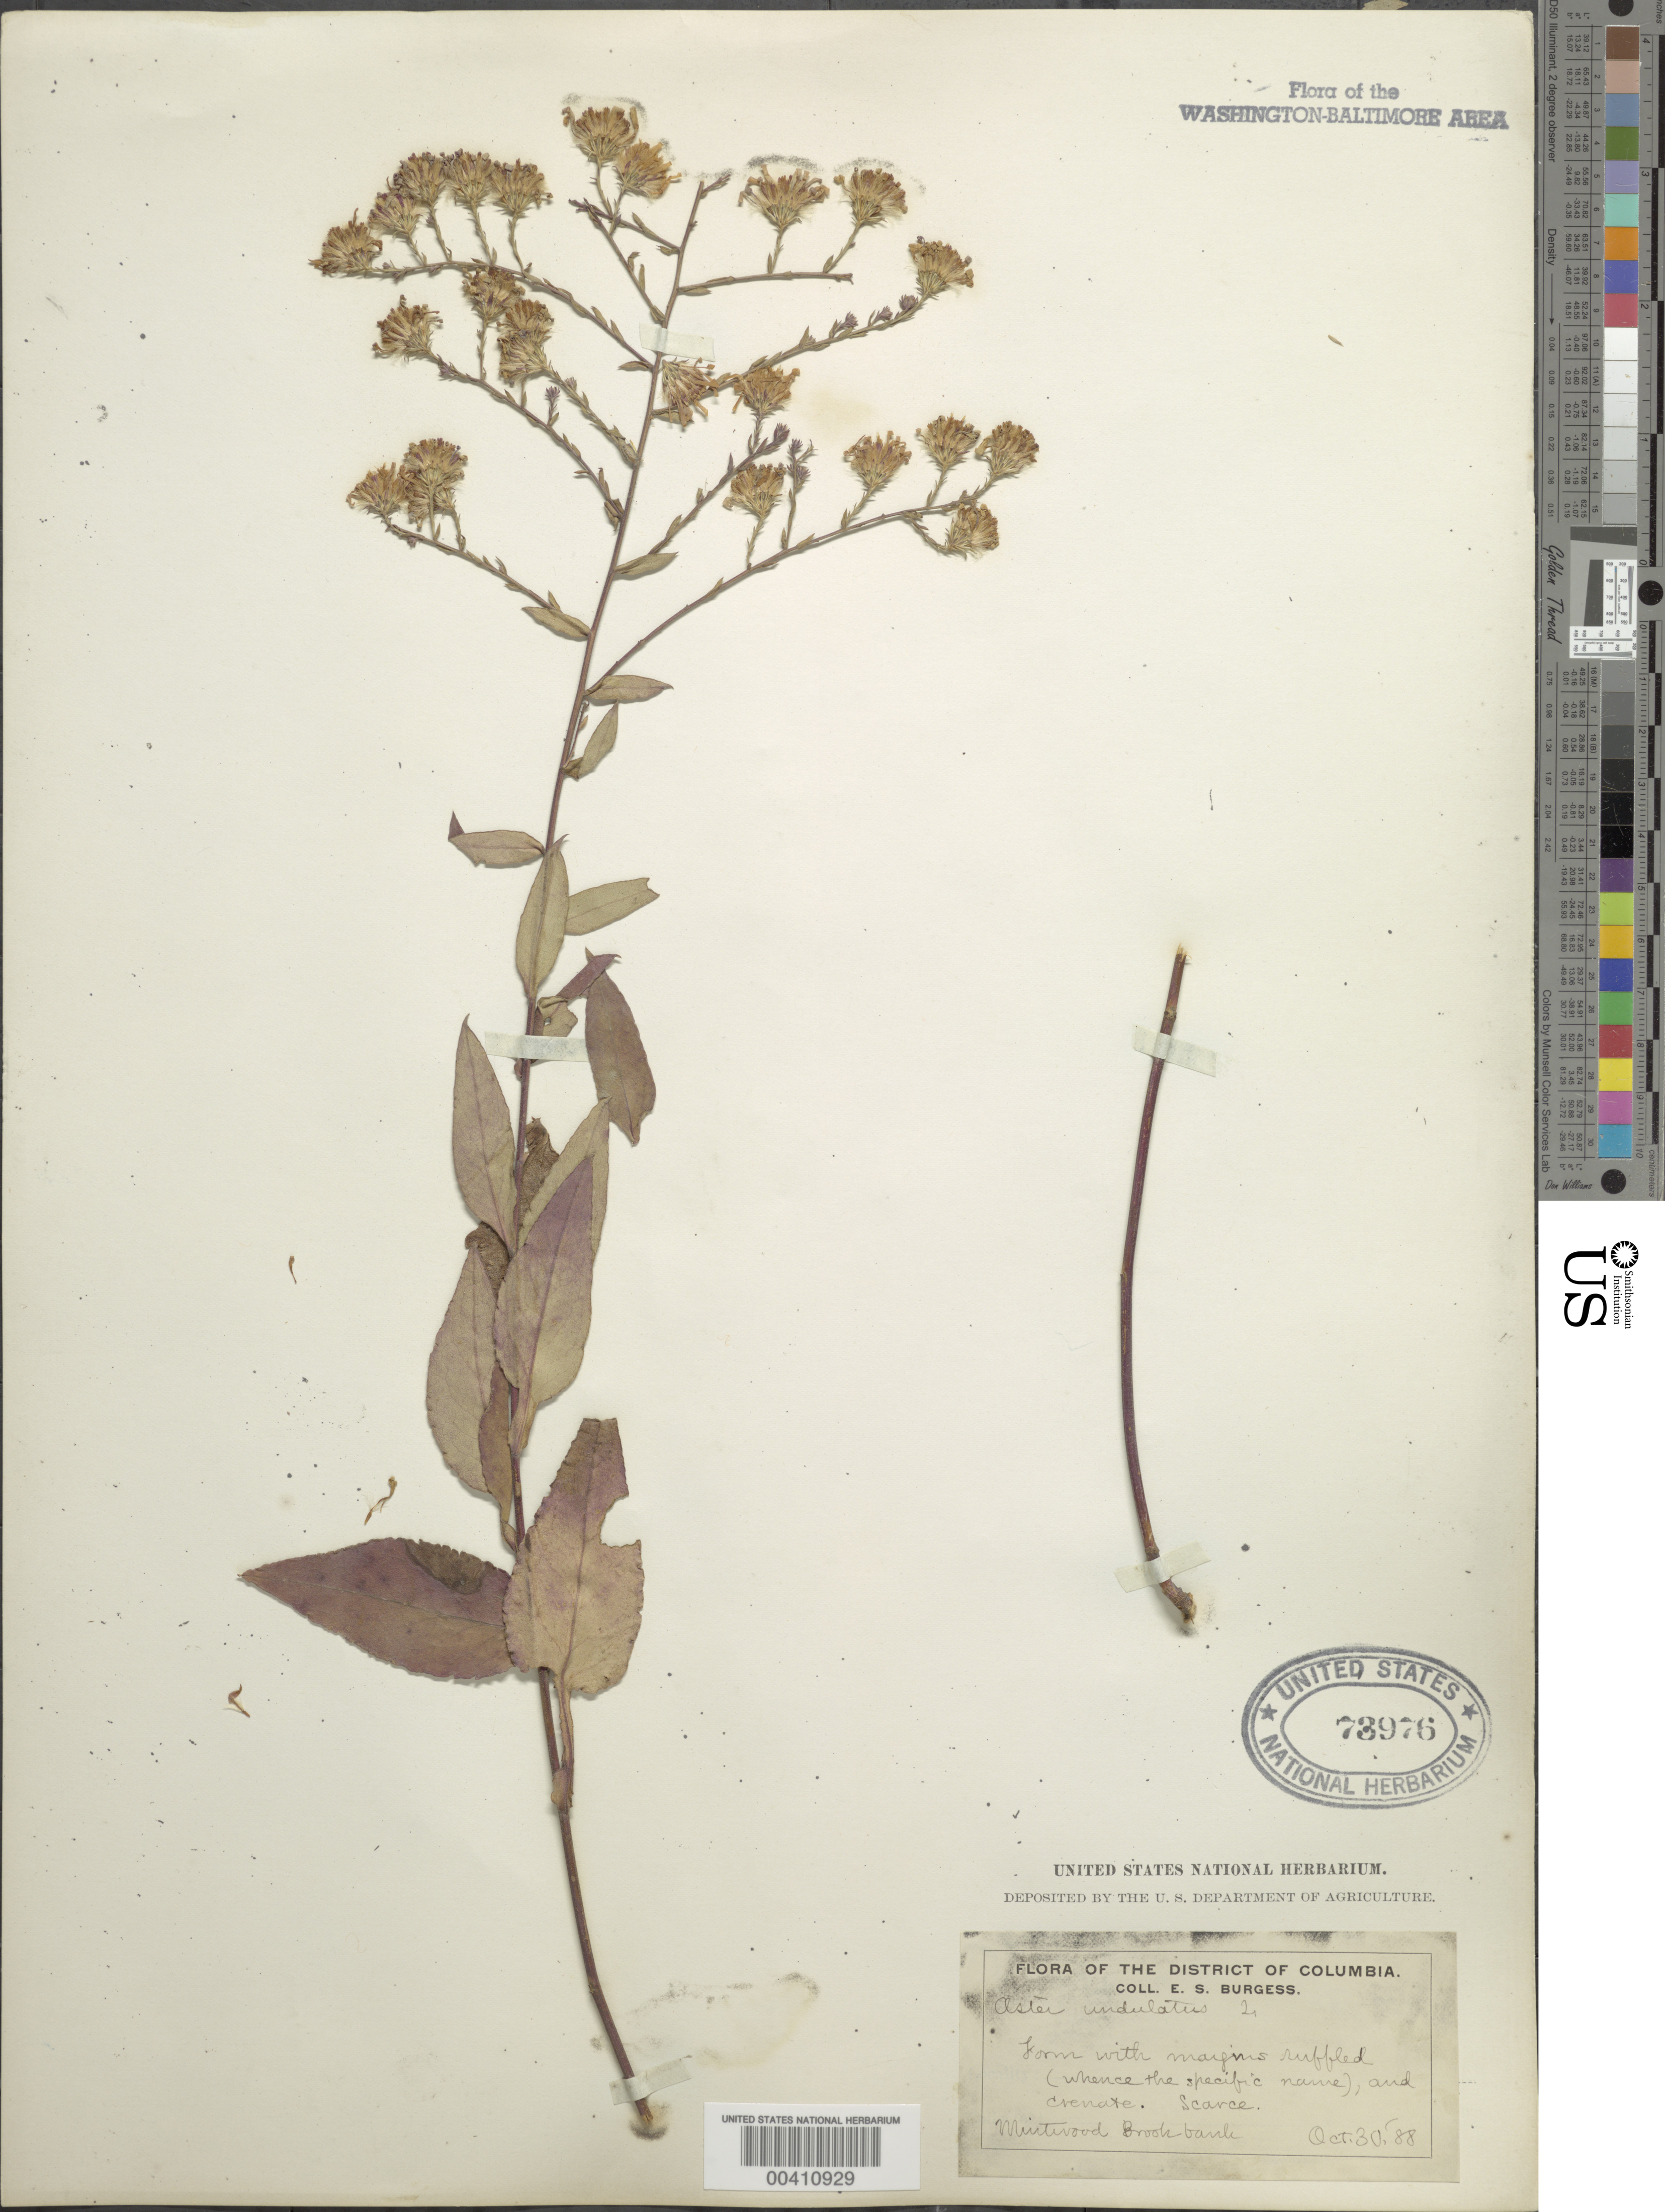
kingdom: Plantae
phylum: Tracheophyta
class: Magnoliopsida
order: Asterales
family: Asteraceae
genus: Symphyotrichum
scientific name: Symphyotrichum undulatum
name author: (L.) G.L. Nesom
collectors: E. Burgess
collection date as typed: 30 Oct 1888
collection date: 1888-10-30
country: United States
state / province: District of Columbia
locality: Mintwood Brook Rock Creek Park & vicinity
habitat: Bank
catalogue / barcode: US 73976